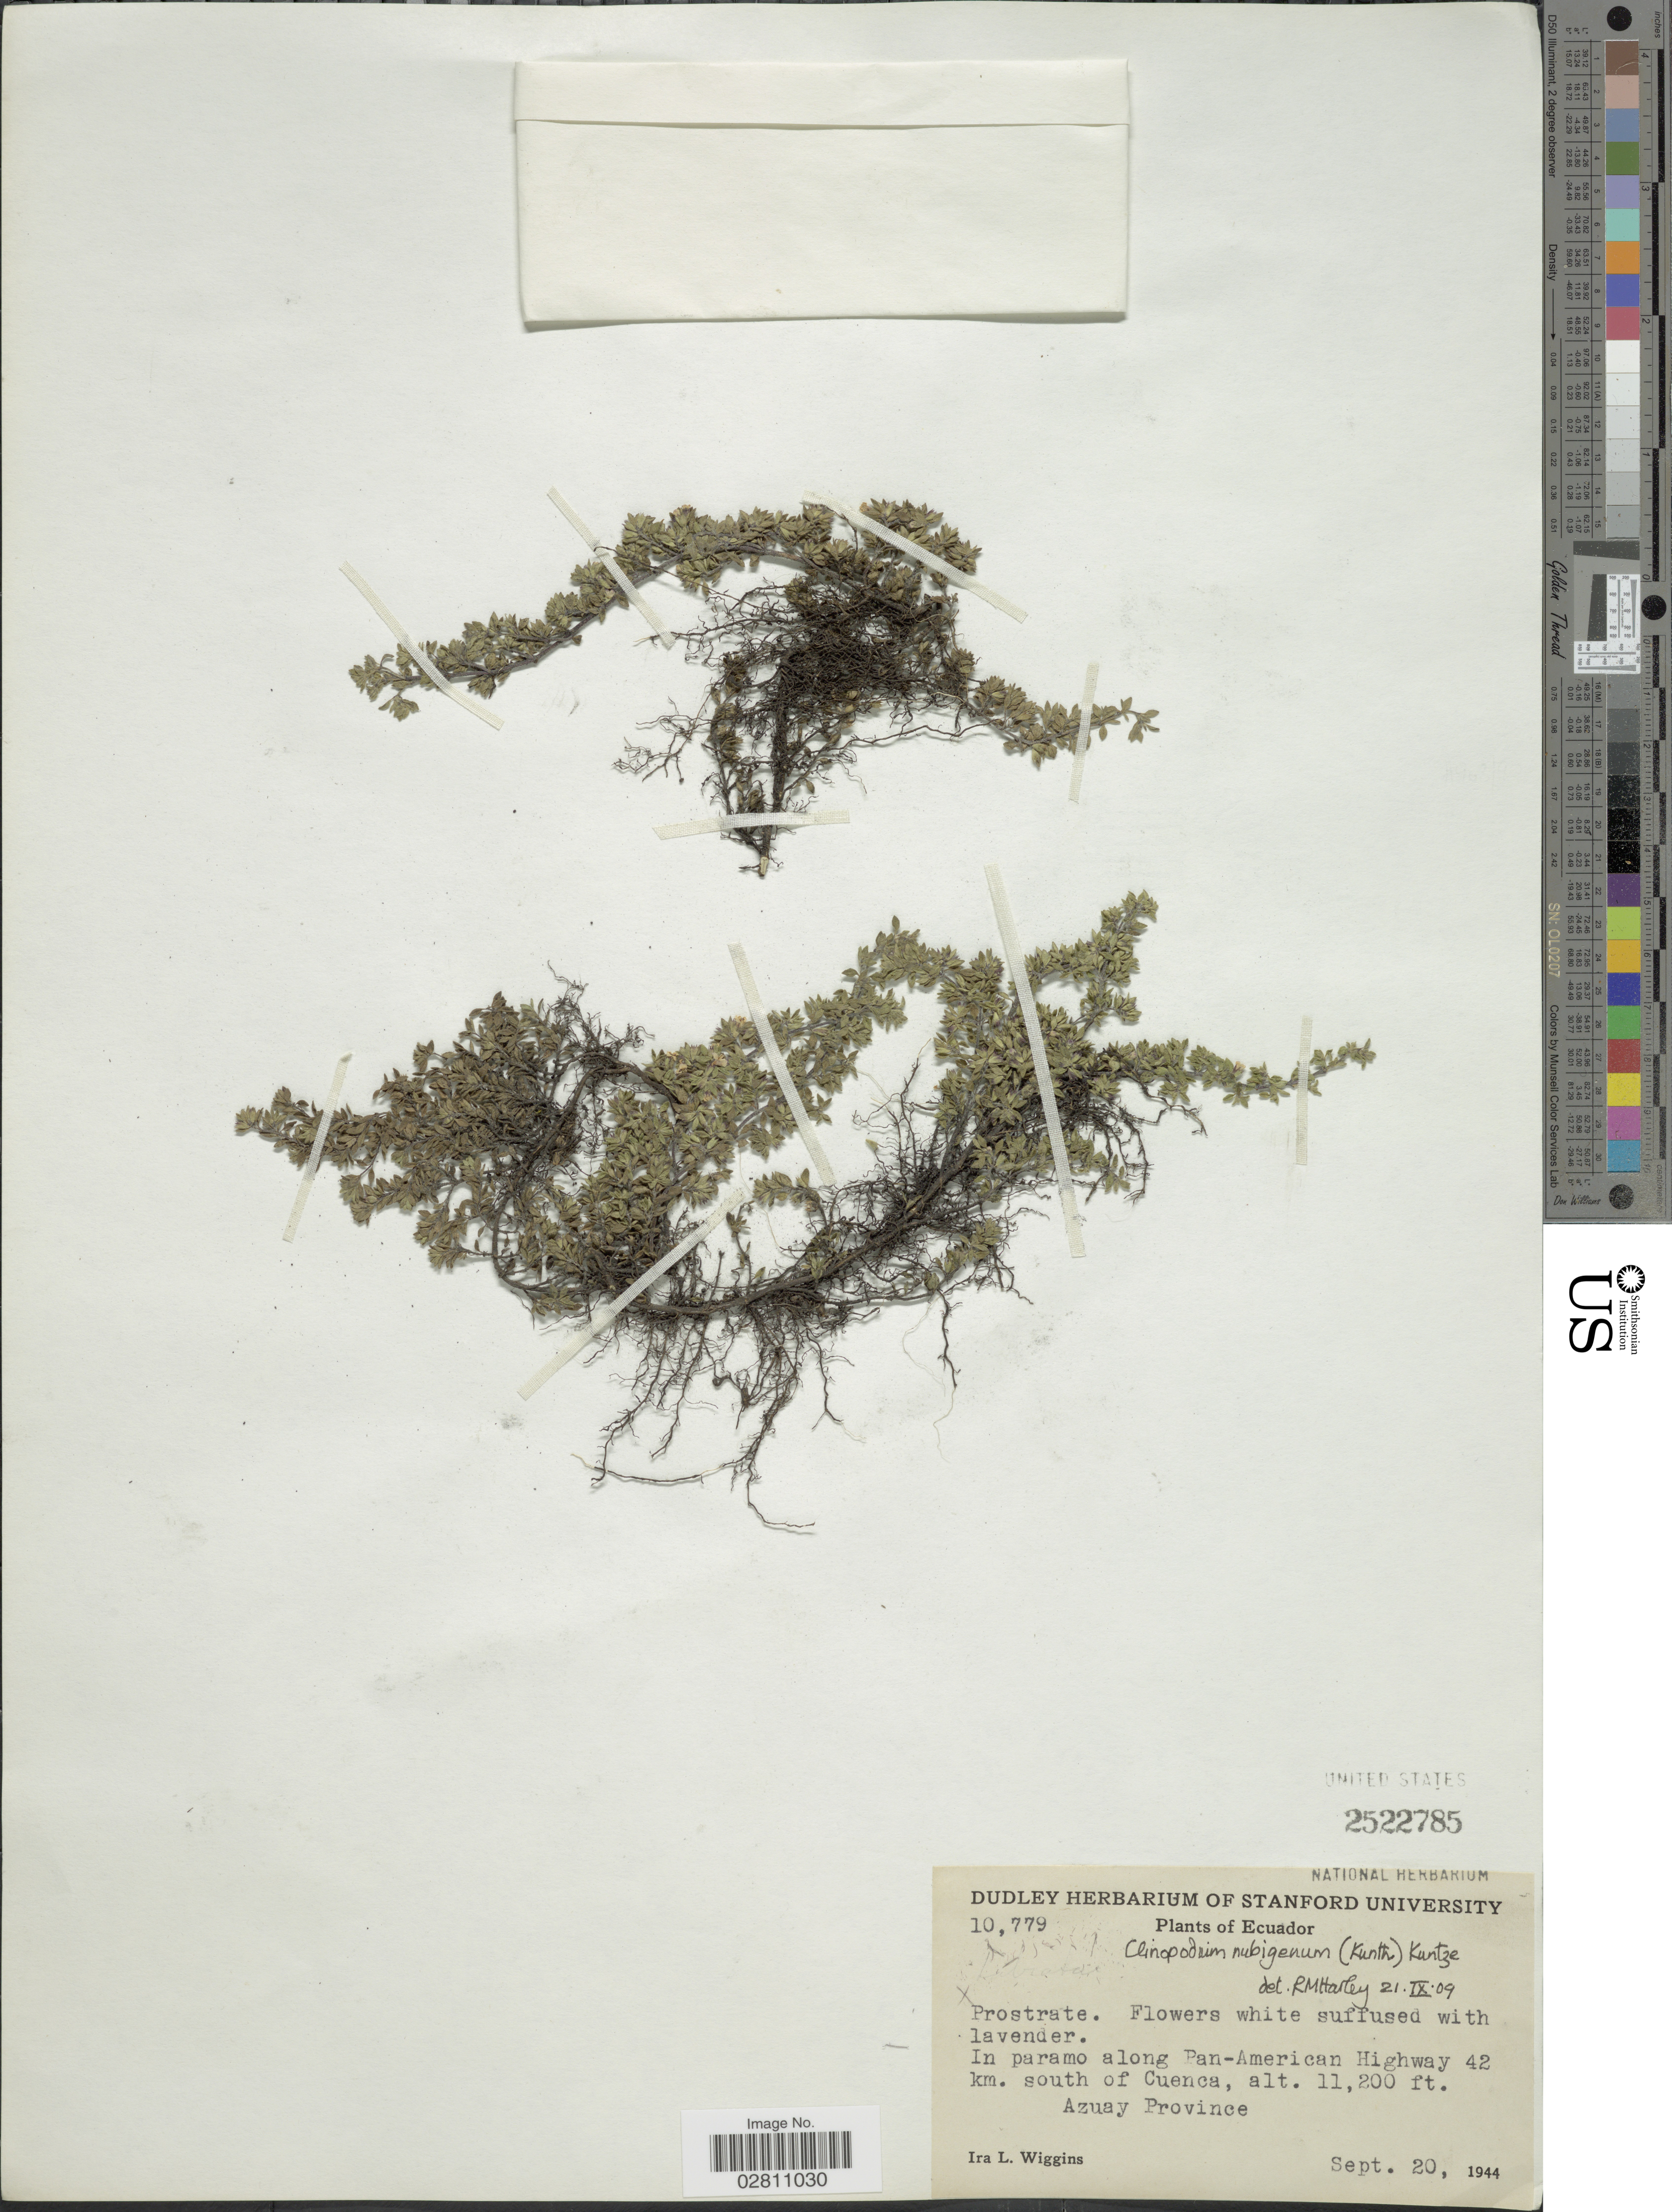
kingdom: Plantae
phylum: Tracheophyta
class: Magnoliopsida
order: Lamiales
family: Lamiaceae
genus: Clinopodium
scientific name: Clinopodium nubigenum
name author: (Kunth) Kuntze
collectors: I. L. Wiggins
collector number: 10779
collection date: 1944-09-20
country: Ecuador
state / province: Azuay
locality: In paramo along Pan-American Highway 42 km. south of Cuenca. Azuay Province.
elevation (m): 3414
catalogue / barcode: US 2522785